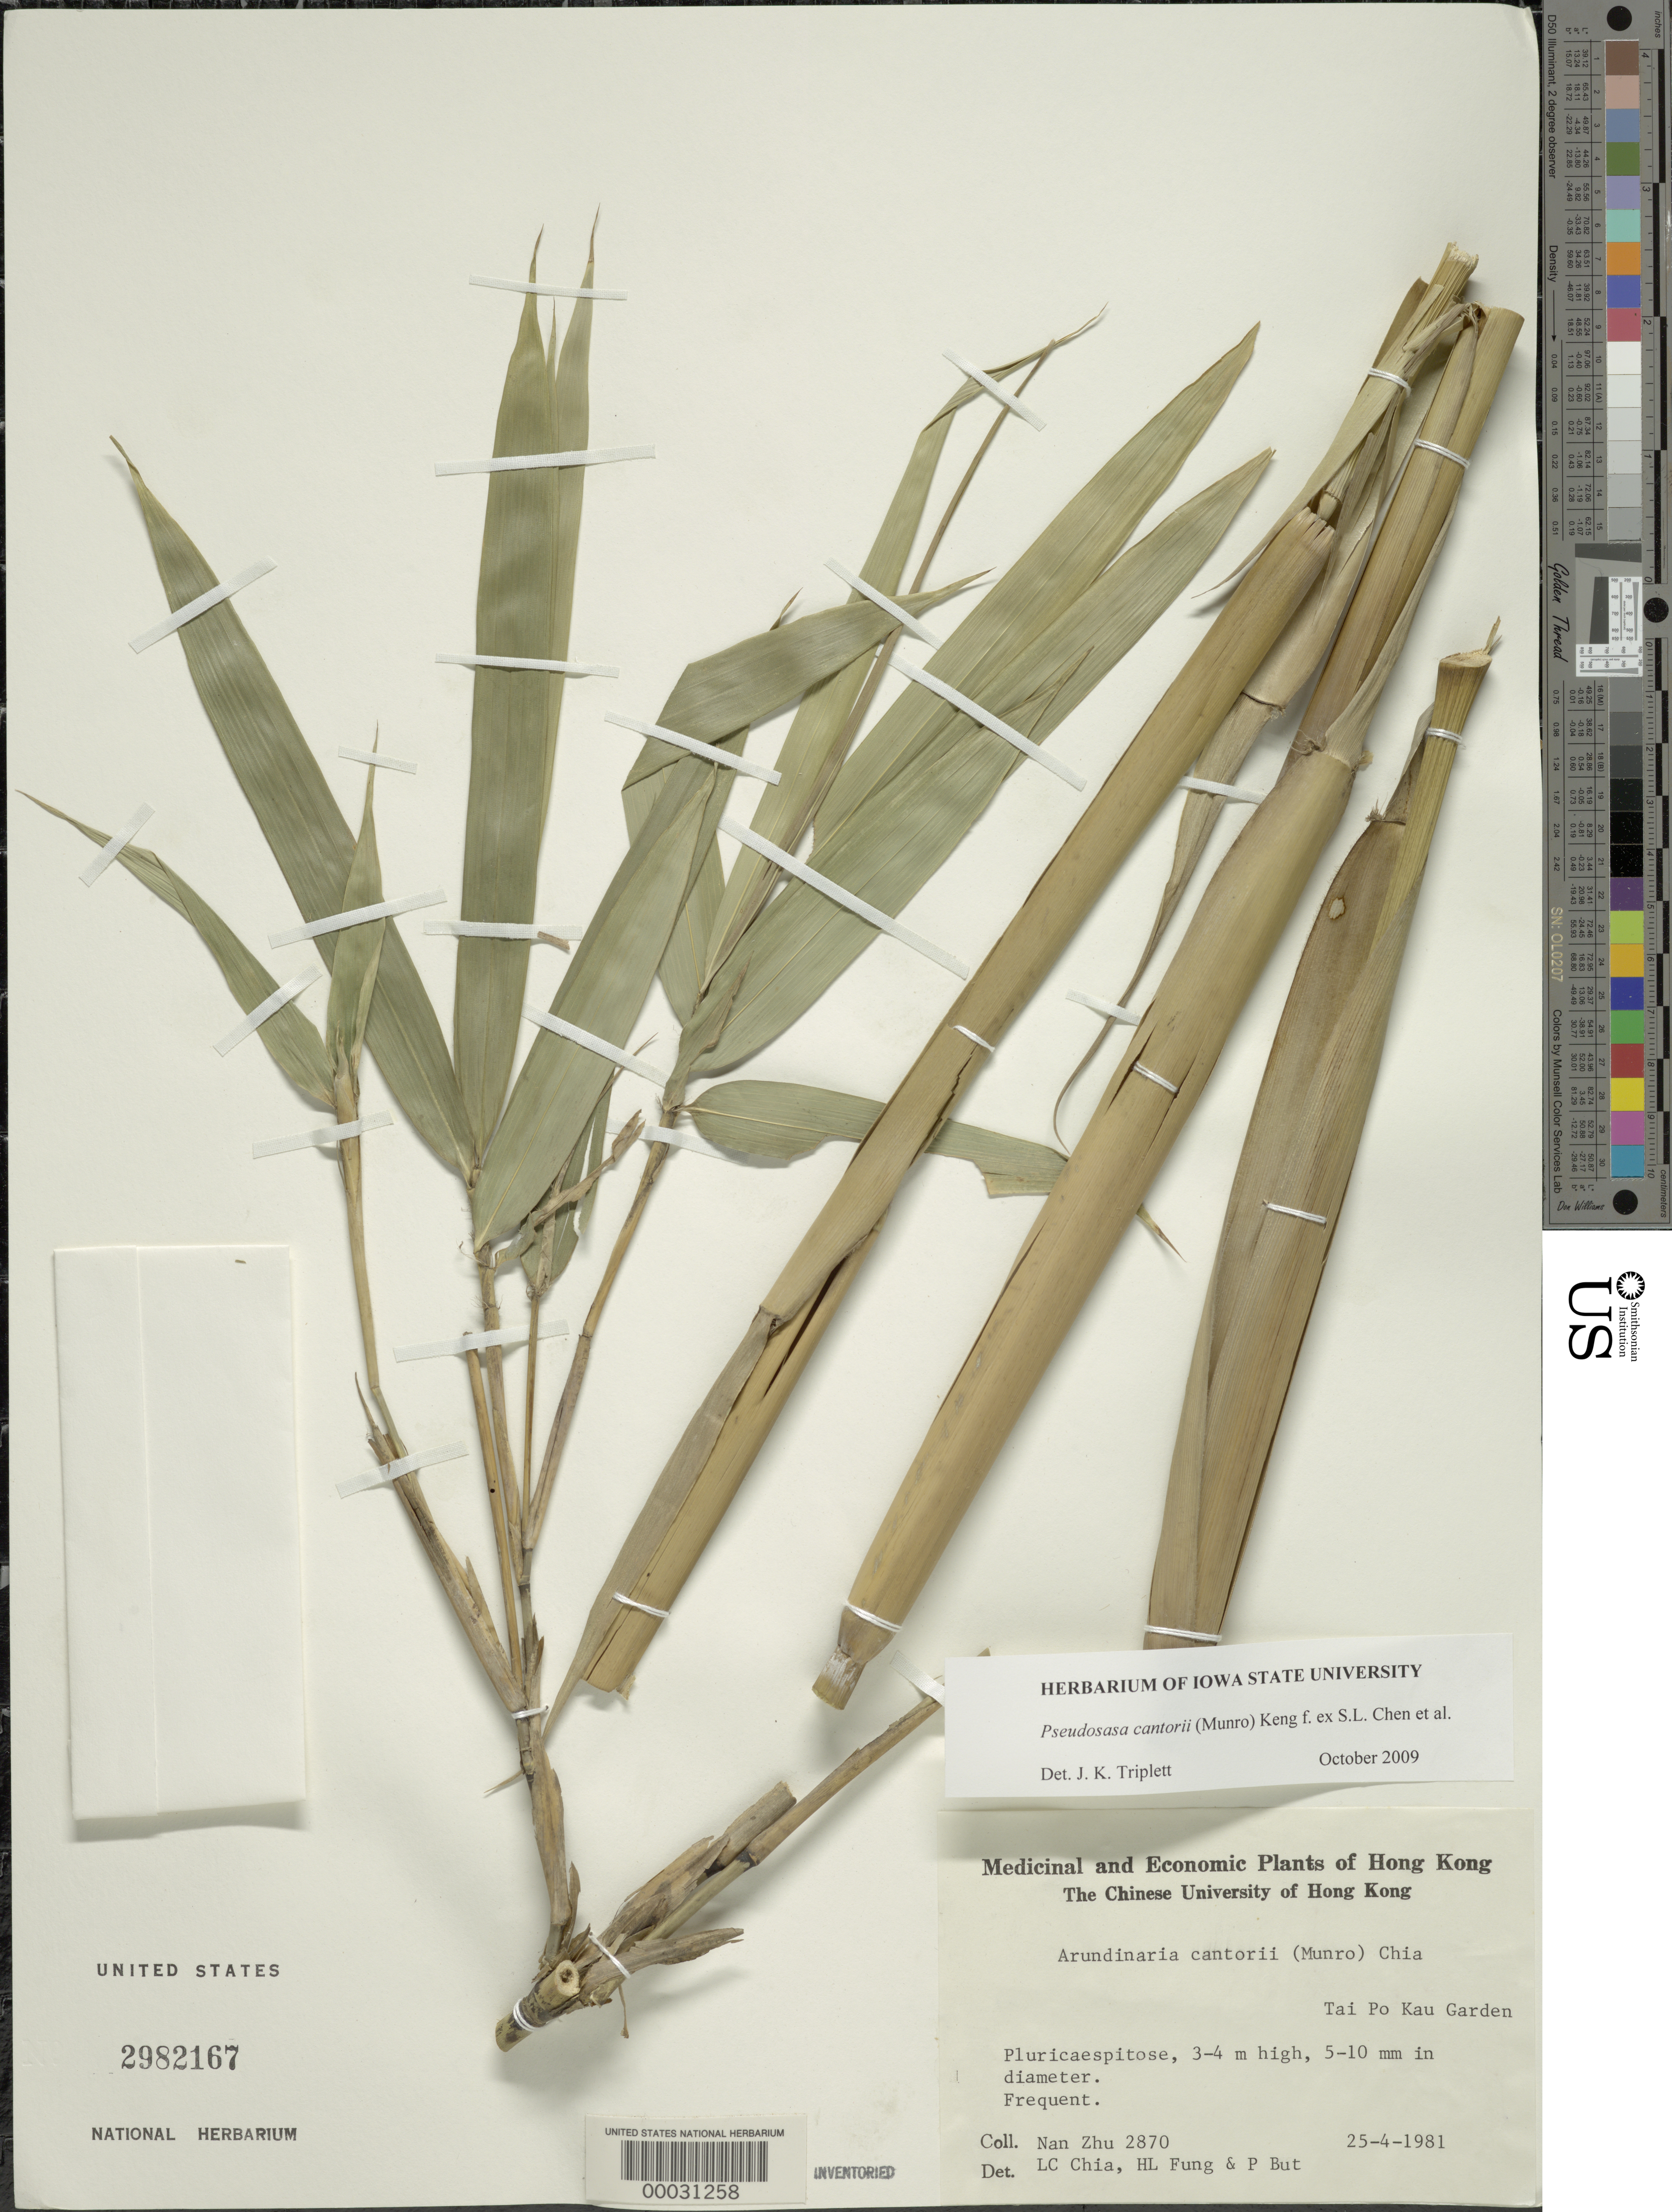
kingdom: Plantae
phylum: Tracheophyta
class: Liliopsida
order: Poales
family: Poaceae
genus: Pseudosasa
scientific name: Pseudosasa cantorii (Munro) Keng f. ex S.L. Chen et al.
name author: (Munro) Keng f. ex S.L. Chen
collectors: N. Zhu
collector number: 2870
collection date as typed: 25 Apr 1981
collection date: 1981-04-25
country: China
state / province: Hong Kong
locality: Tai po kau garden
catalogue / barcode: US 2982167